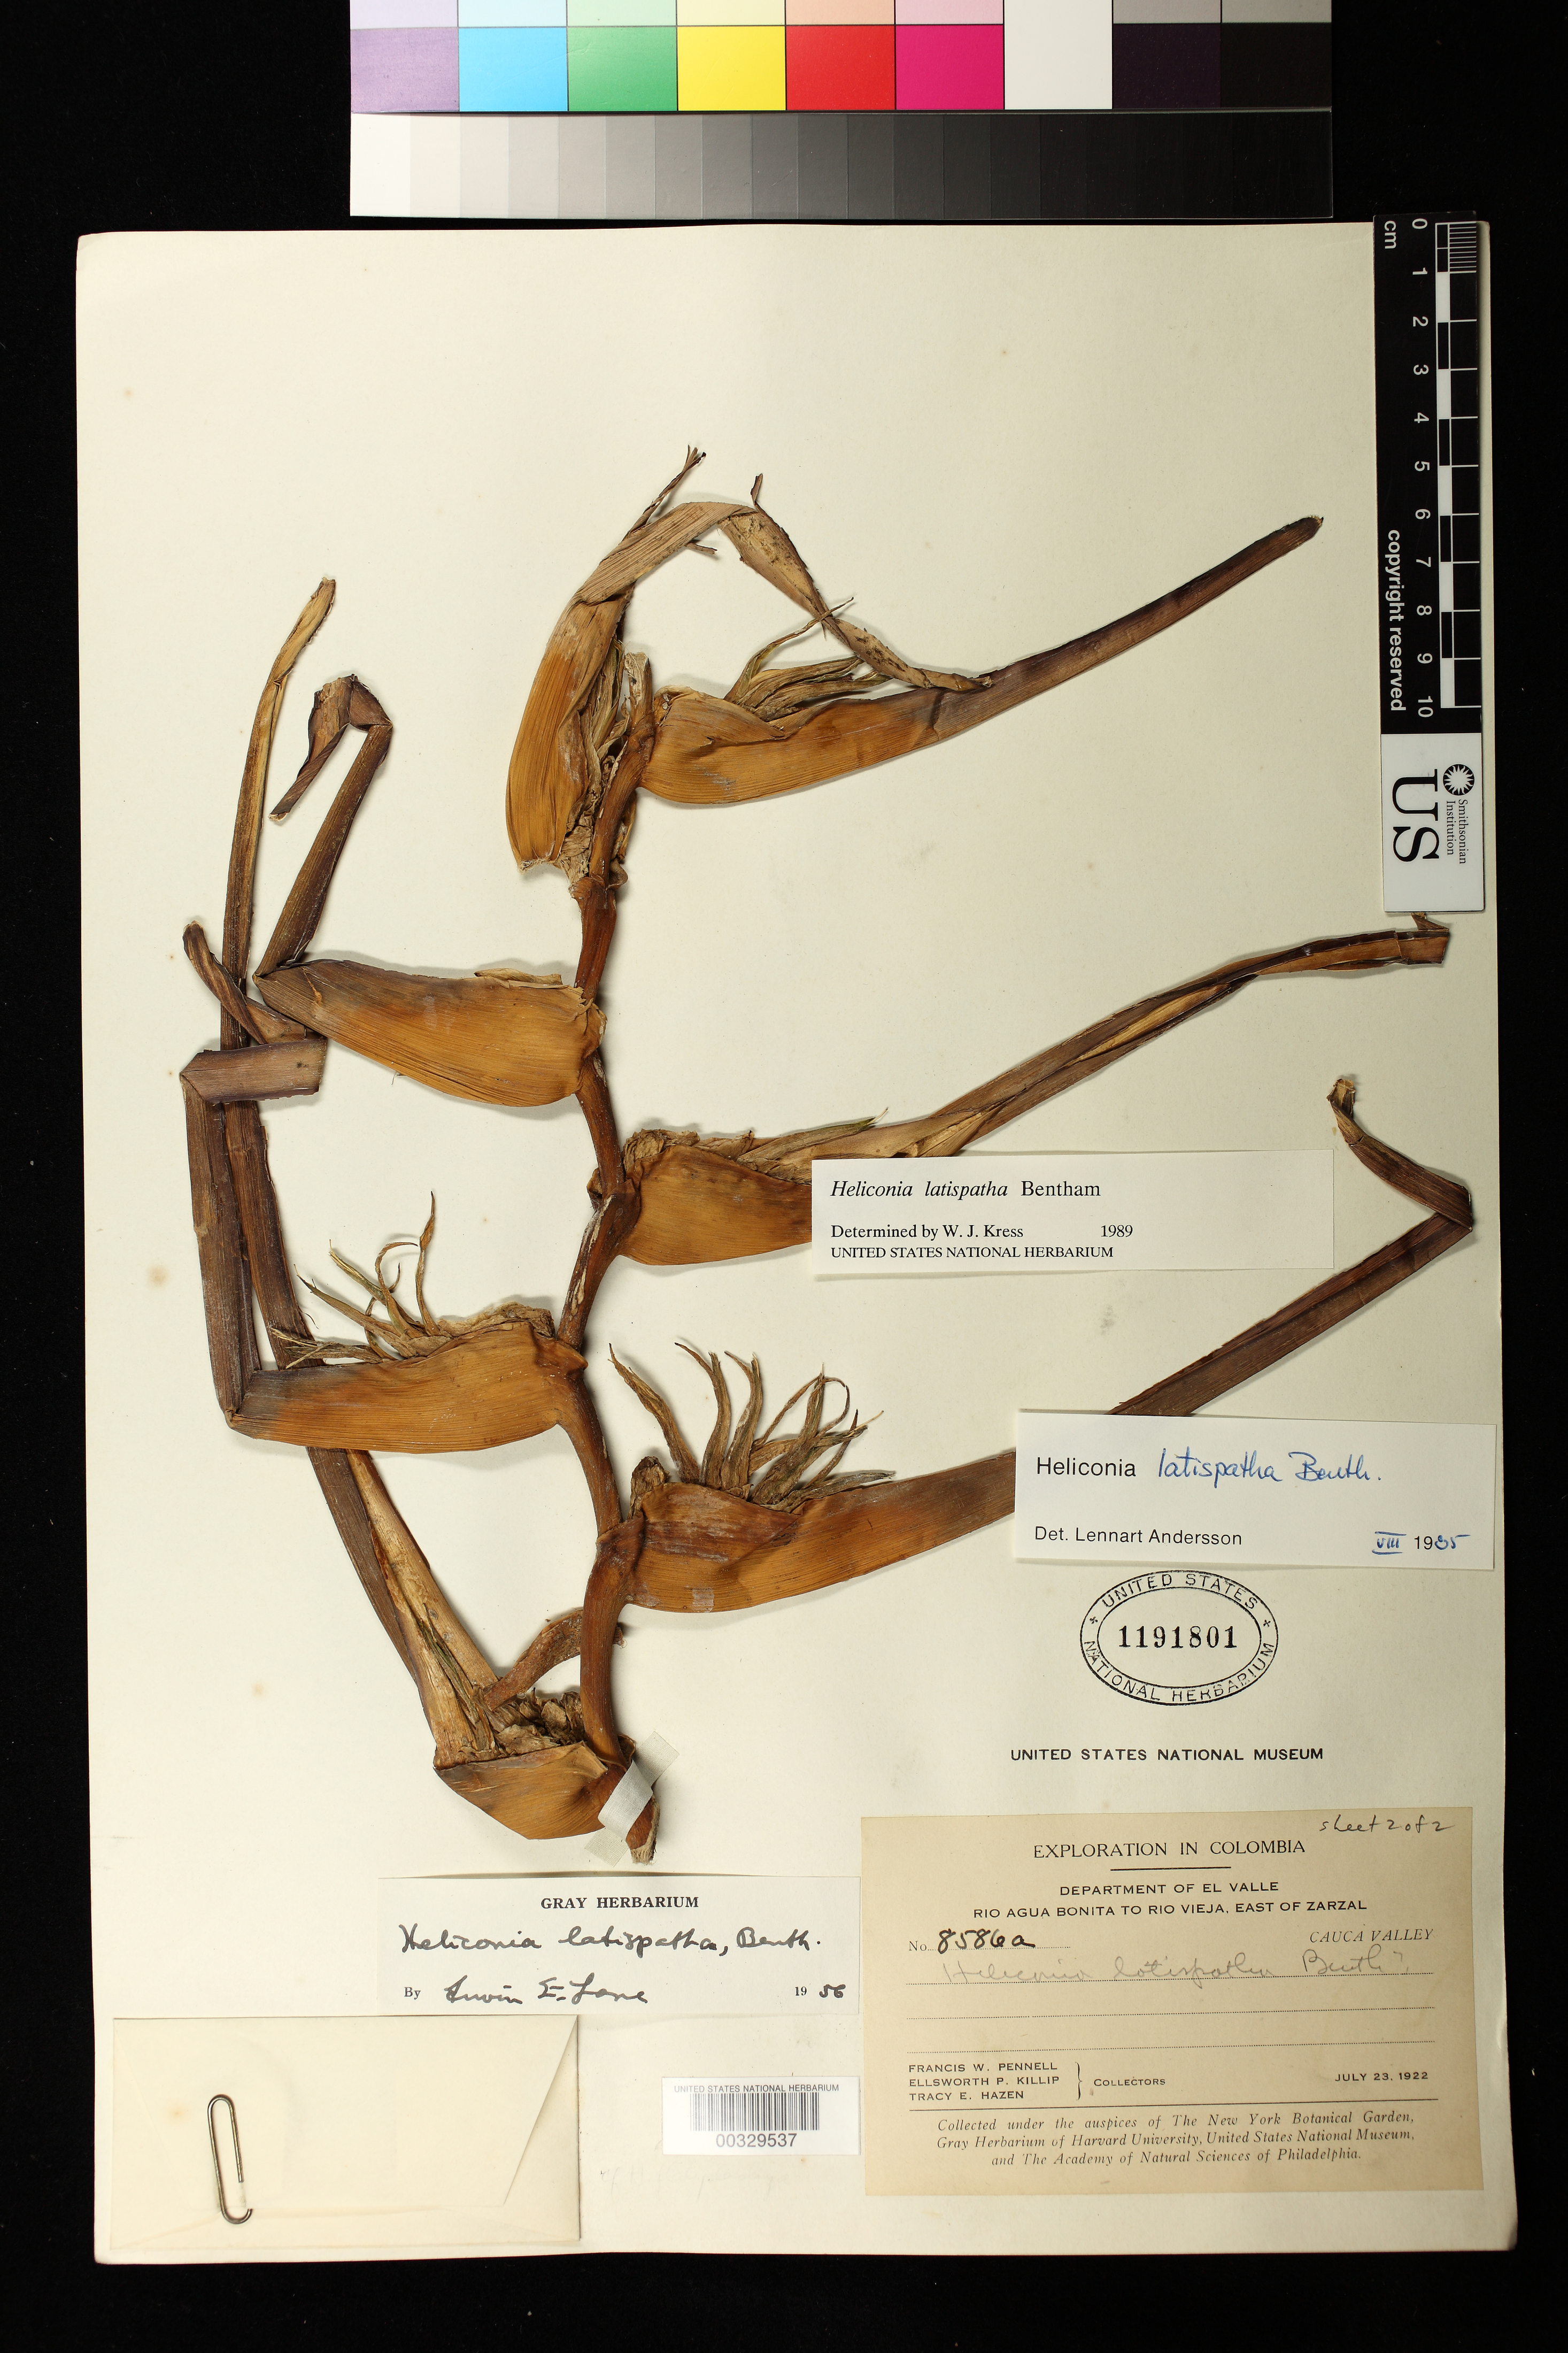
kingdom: Plantae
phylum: Tracheophyta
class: Liliopsida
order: Zingiberales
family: Heliconiaceae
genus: Heliconia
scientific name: Heliconia latispatha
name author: Benth.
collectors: F. W. Pennell, E. P. Killip & T. E. Hazen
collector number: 8586a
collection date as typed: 23 Jul 1922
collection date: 1922-07-23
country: Colombia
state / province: Valle del Cauca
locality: Rio agua Bonita to Rio Vieja, E of Zarzal, Cauca Valley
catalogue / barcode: US 1191801